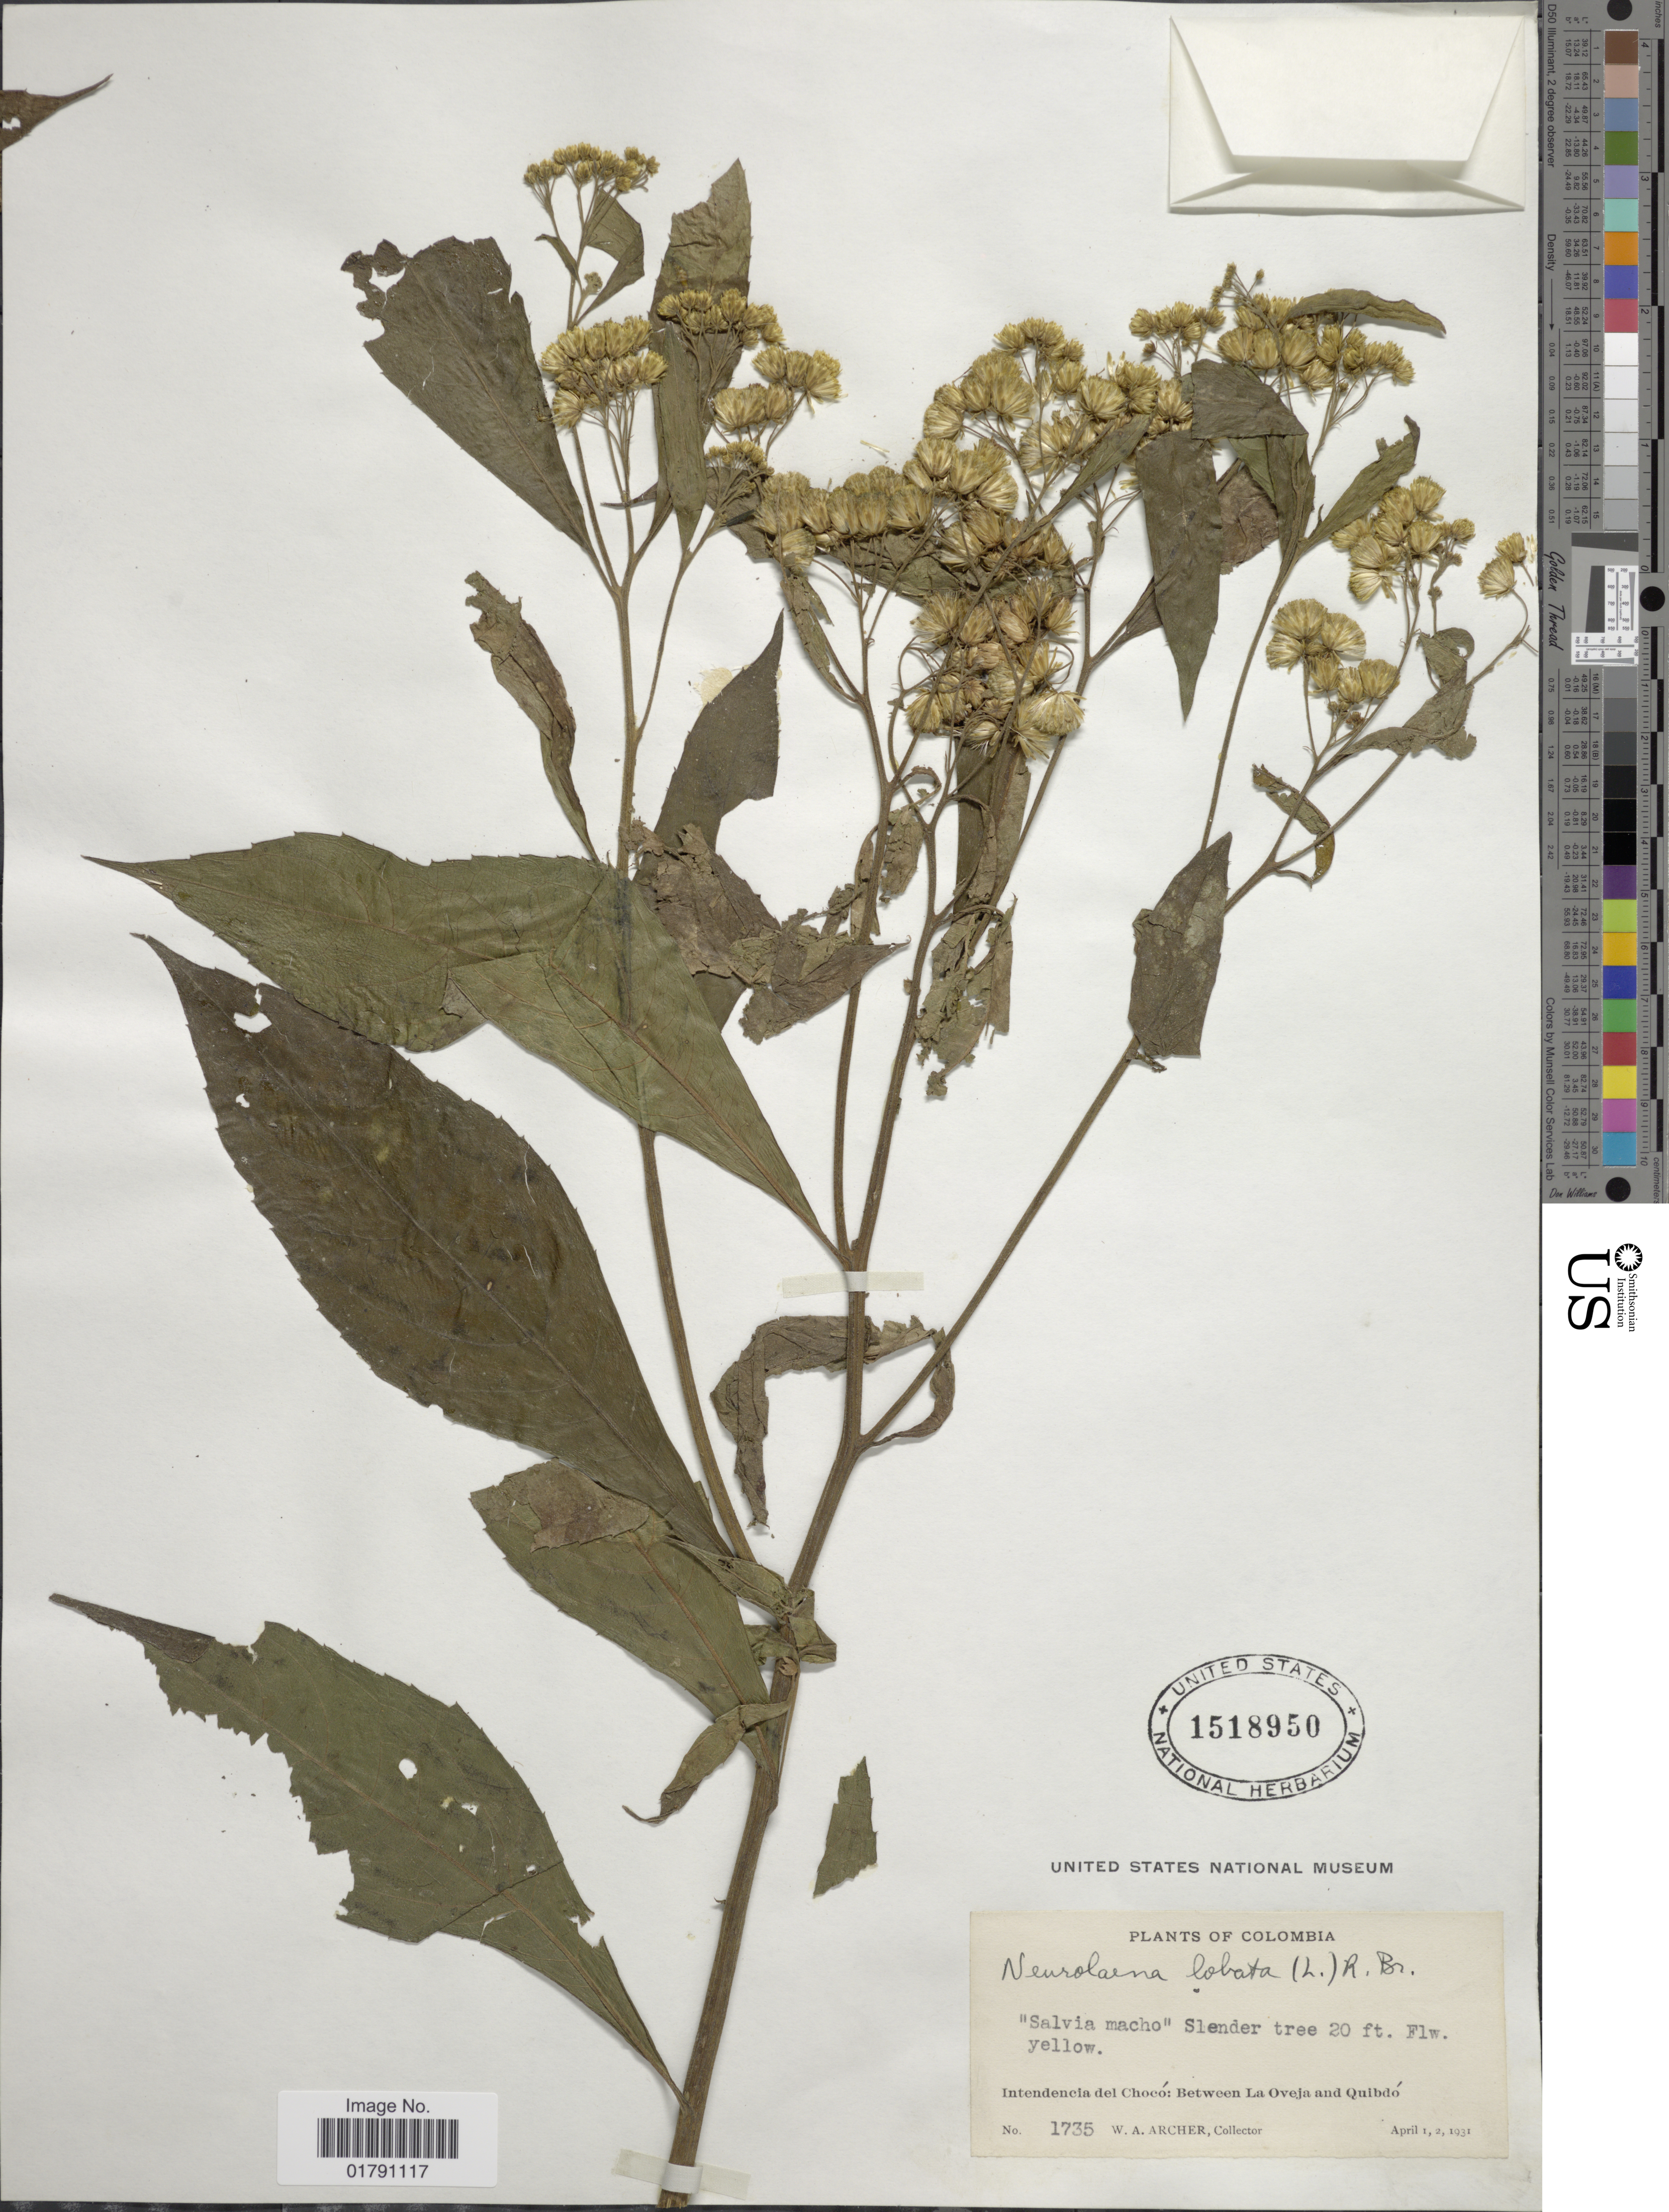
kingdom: Plantae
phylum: Tracheophyta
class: Magnoliopsida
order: Asterales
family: Asteraceae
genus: Neurolaena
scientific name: Neurolaena lobata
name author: (L.) R. Br. ex Cass.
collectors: W. A. Archer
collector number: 1735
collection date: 1931-04-01/1931-04-02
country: Colombia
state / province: Chocó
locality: Between La Oveja and Quibdo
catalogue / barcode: US 1518950